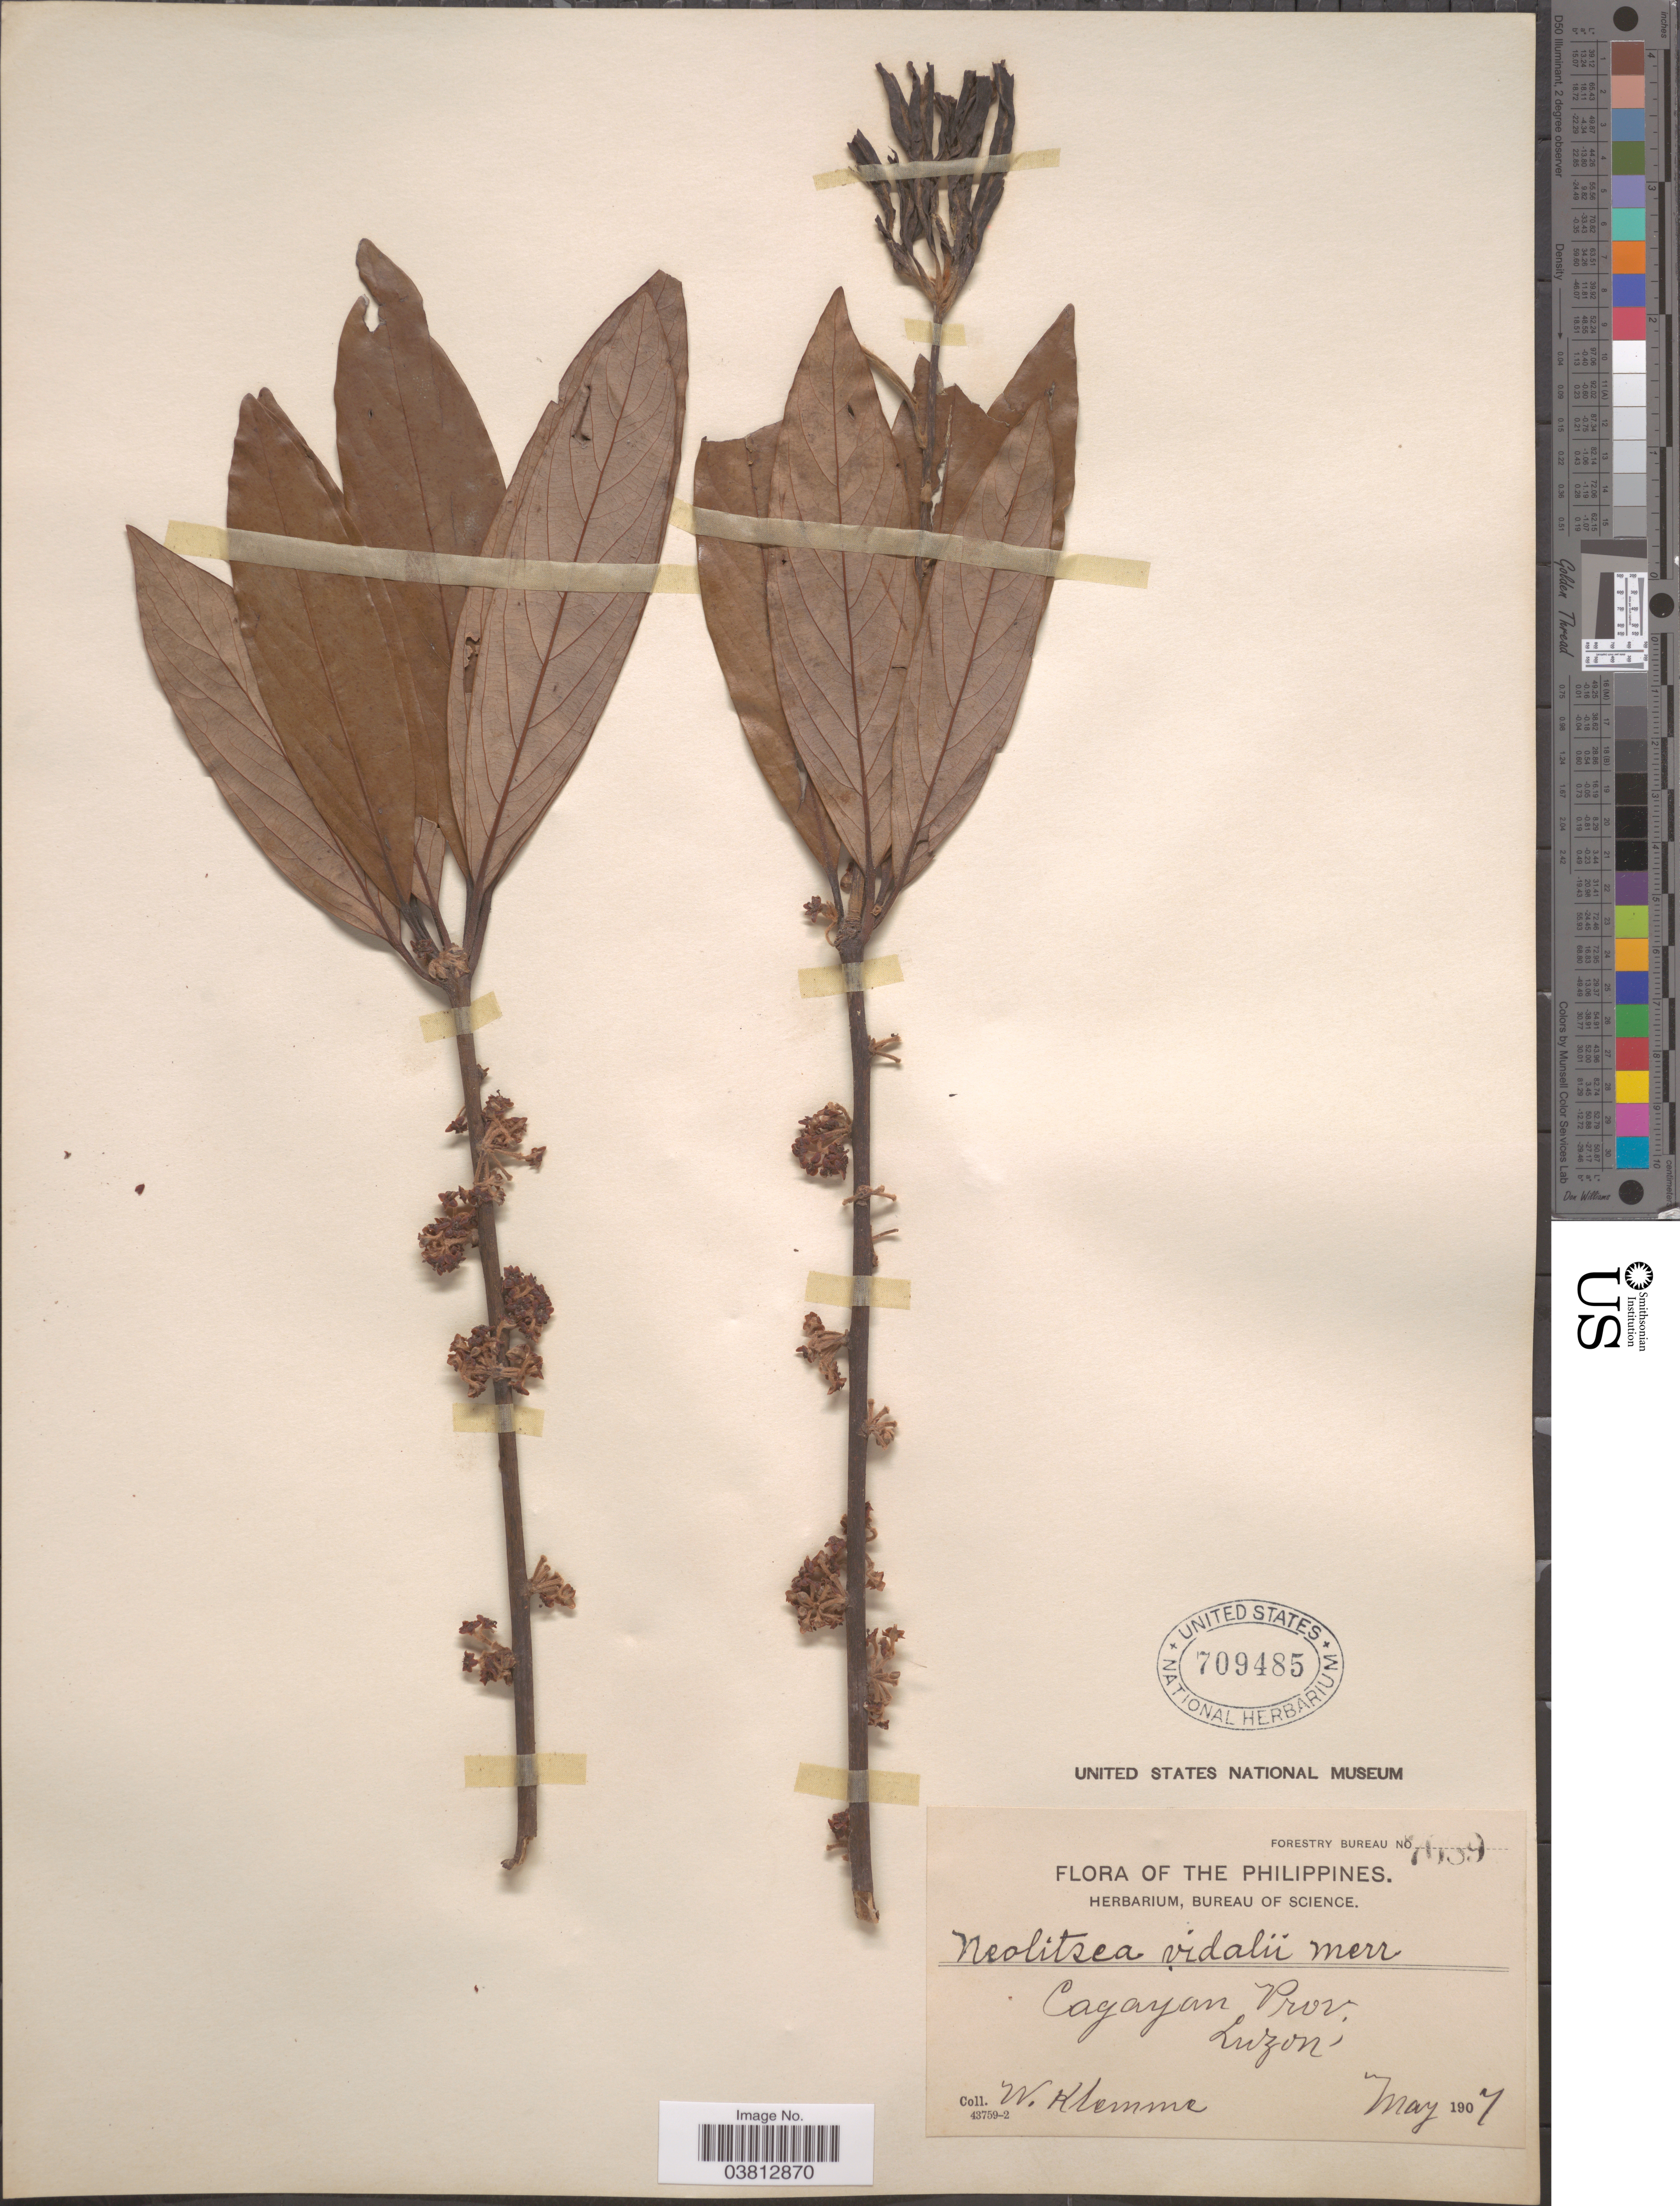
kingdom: Plantae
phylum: Tracheophyta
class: Magnoliopsida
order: Laurales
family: Lauraceae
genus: Neolitsea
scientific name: Neolitsea vidalii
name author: Merr.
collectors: W. Klemme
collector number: Forestry Bureau 7039*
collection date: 1907-05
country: Philippines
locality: Cagayan Prov., Luzon.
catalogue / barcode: US 709485